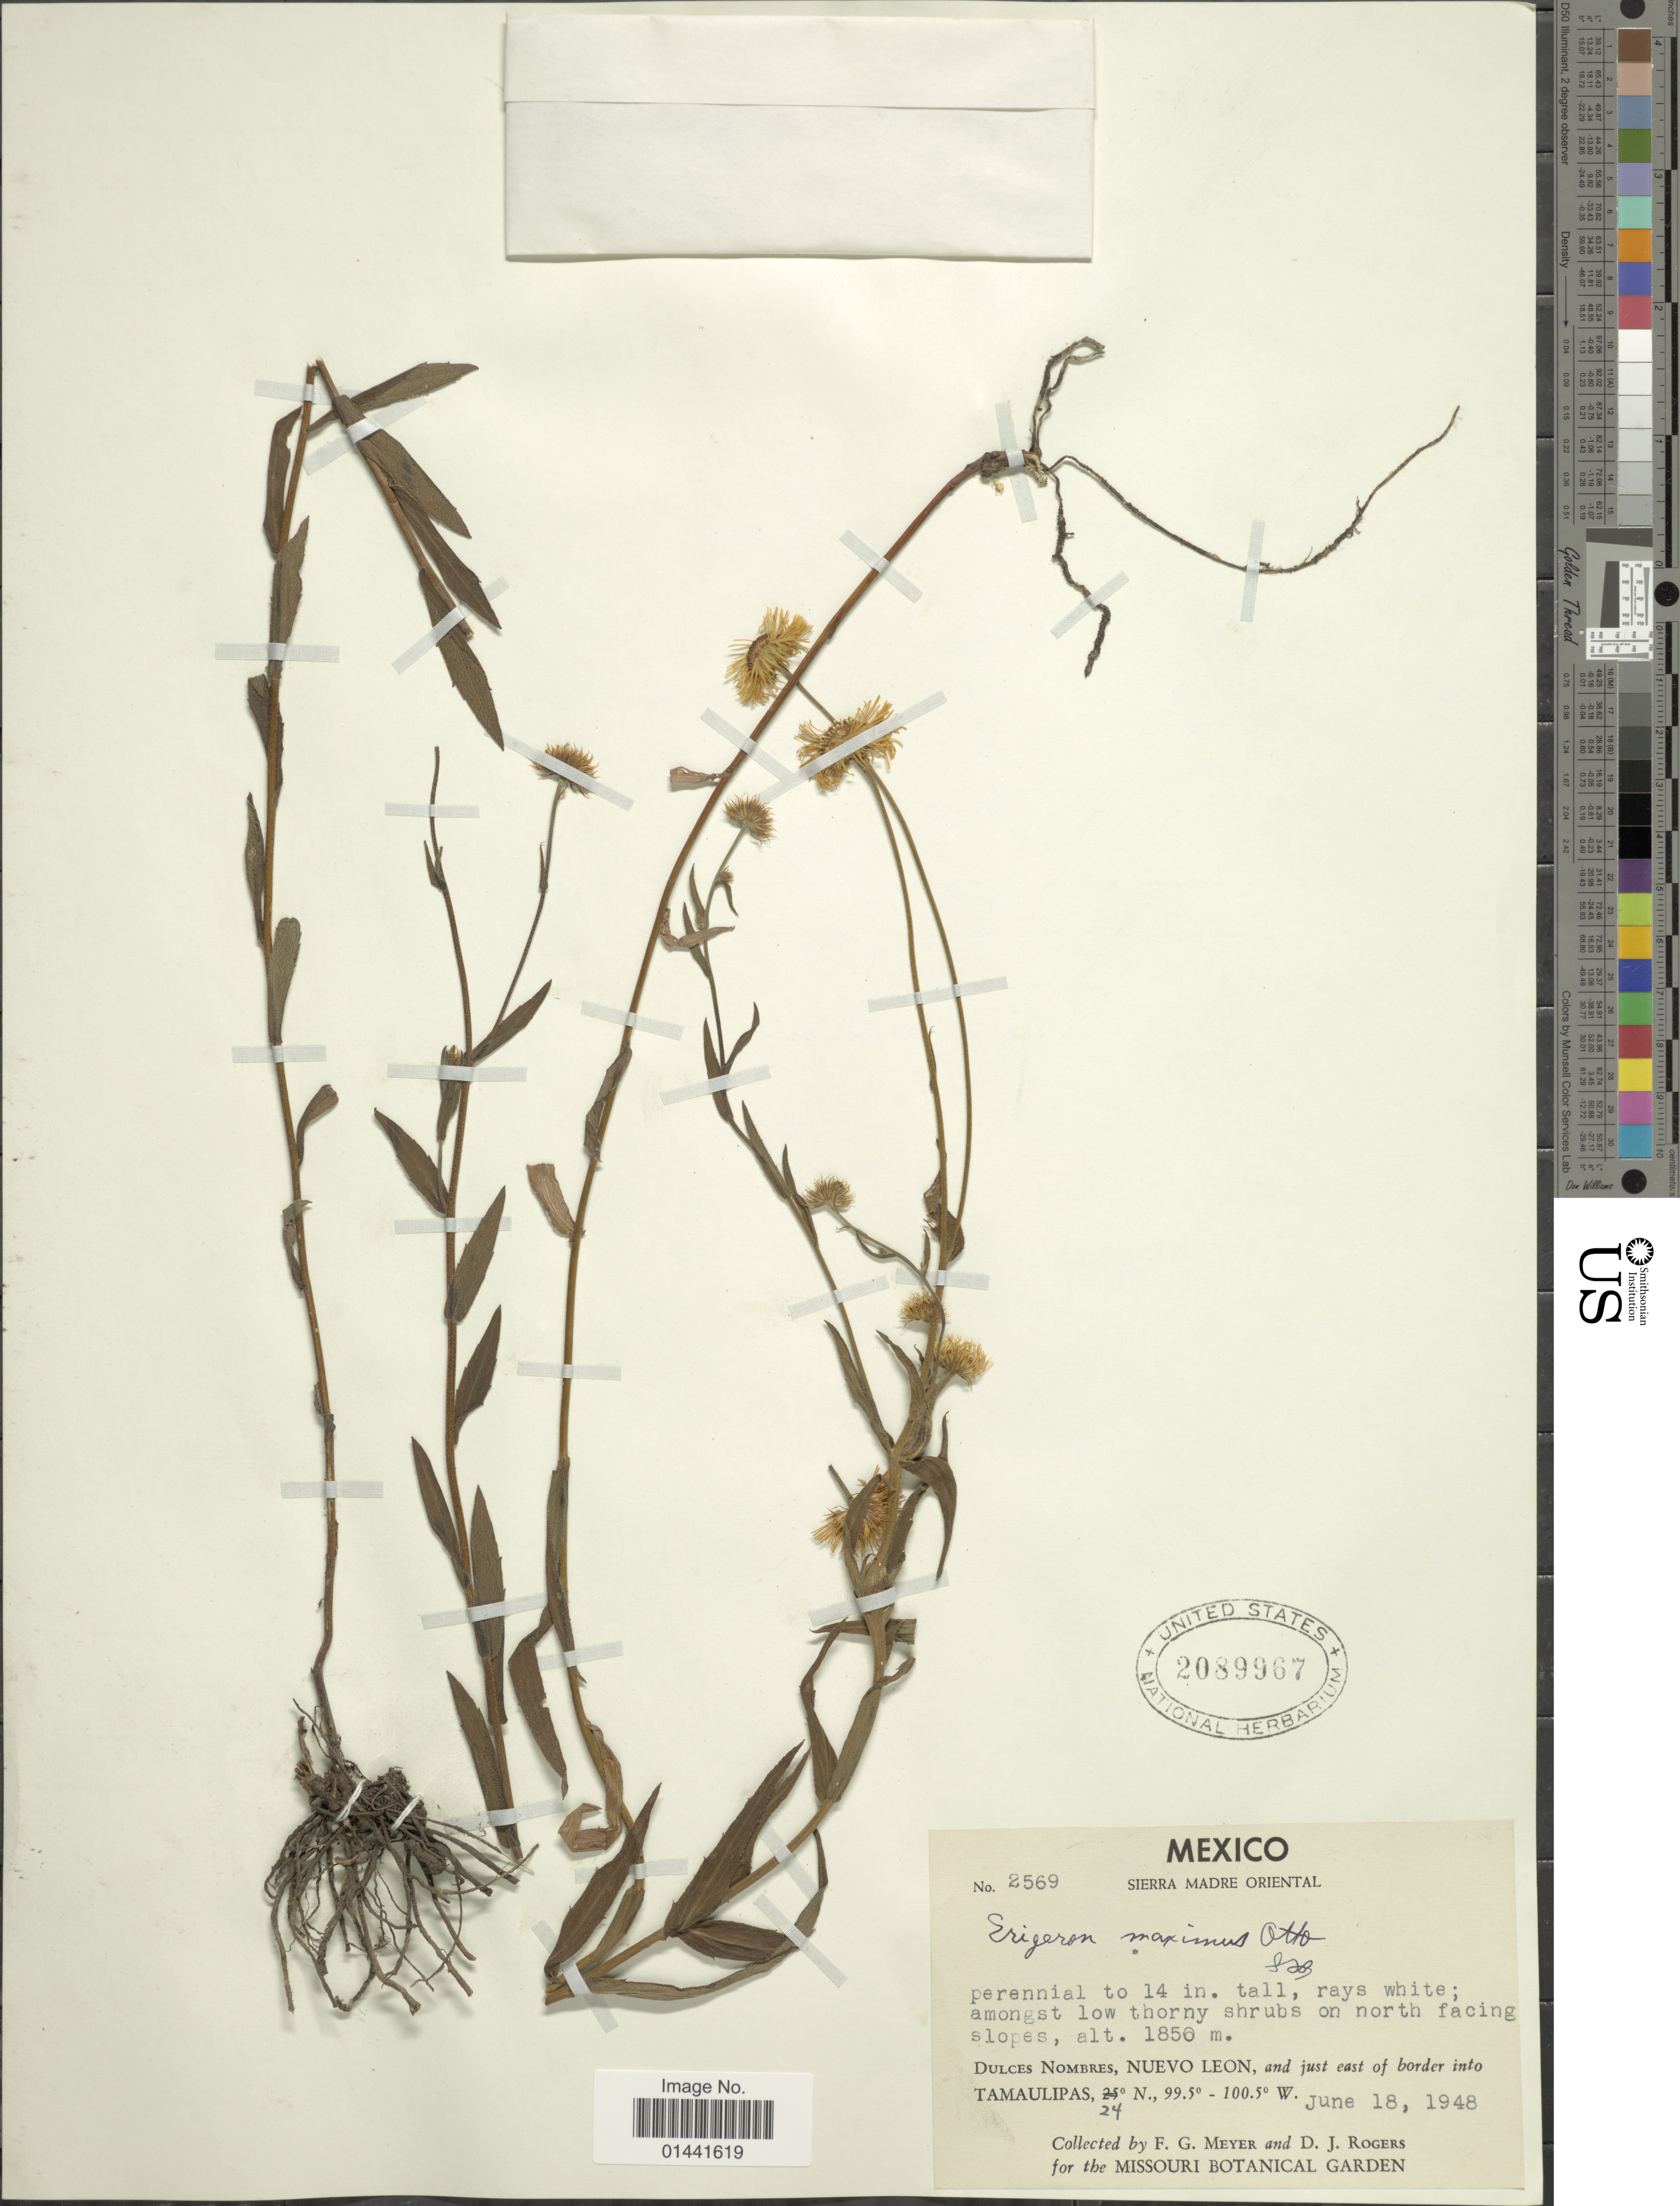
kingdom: Plantae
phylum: Tracheophyta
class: Magnoliopsida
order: Asterales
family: Asteraceae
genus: Erigeron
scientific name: Erigeron maximus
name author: Otto ex DC.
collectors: F. G. Meyer & D. J. Rogers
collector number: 2569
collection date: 1948-06-18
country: Mexico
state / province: Nuevo León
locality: Amongs low throny shrubs on north facing slopes, Dulces Nombres, and just east of border into Tamaulipas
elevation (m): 1850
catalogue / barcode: US 2089967